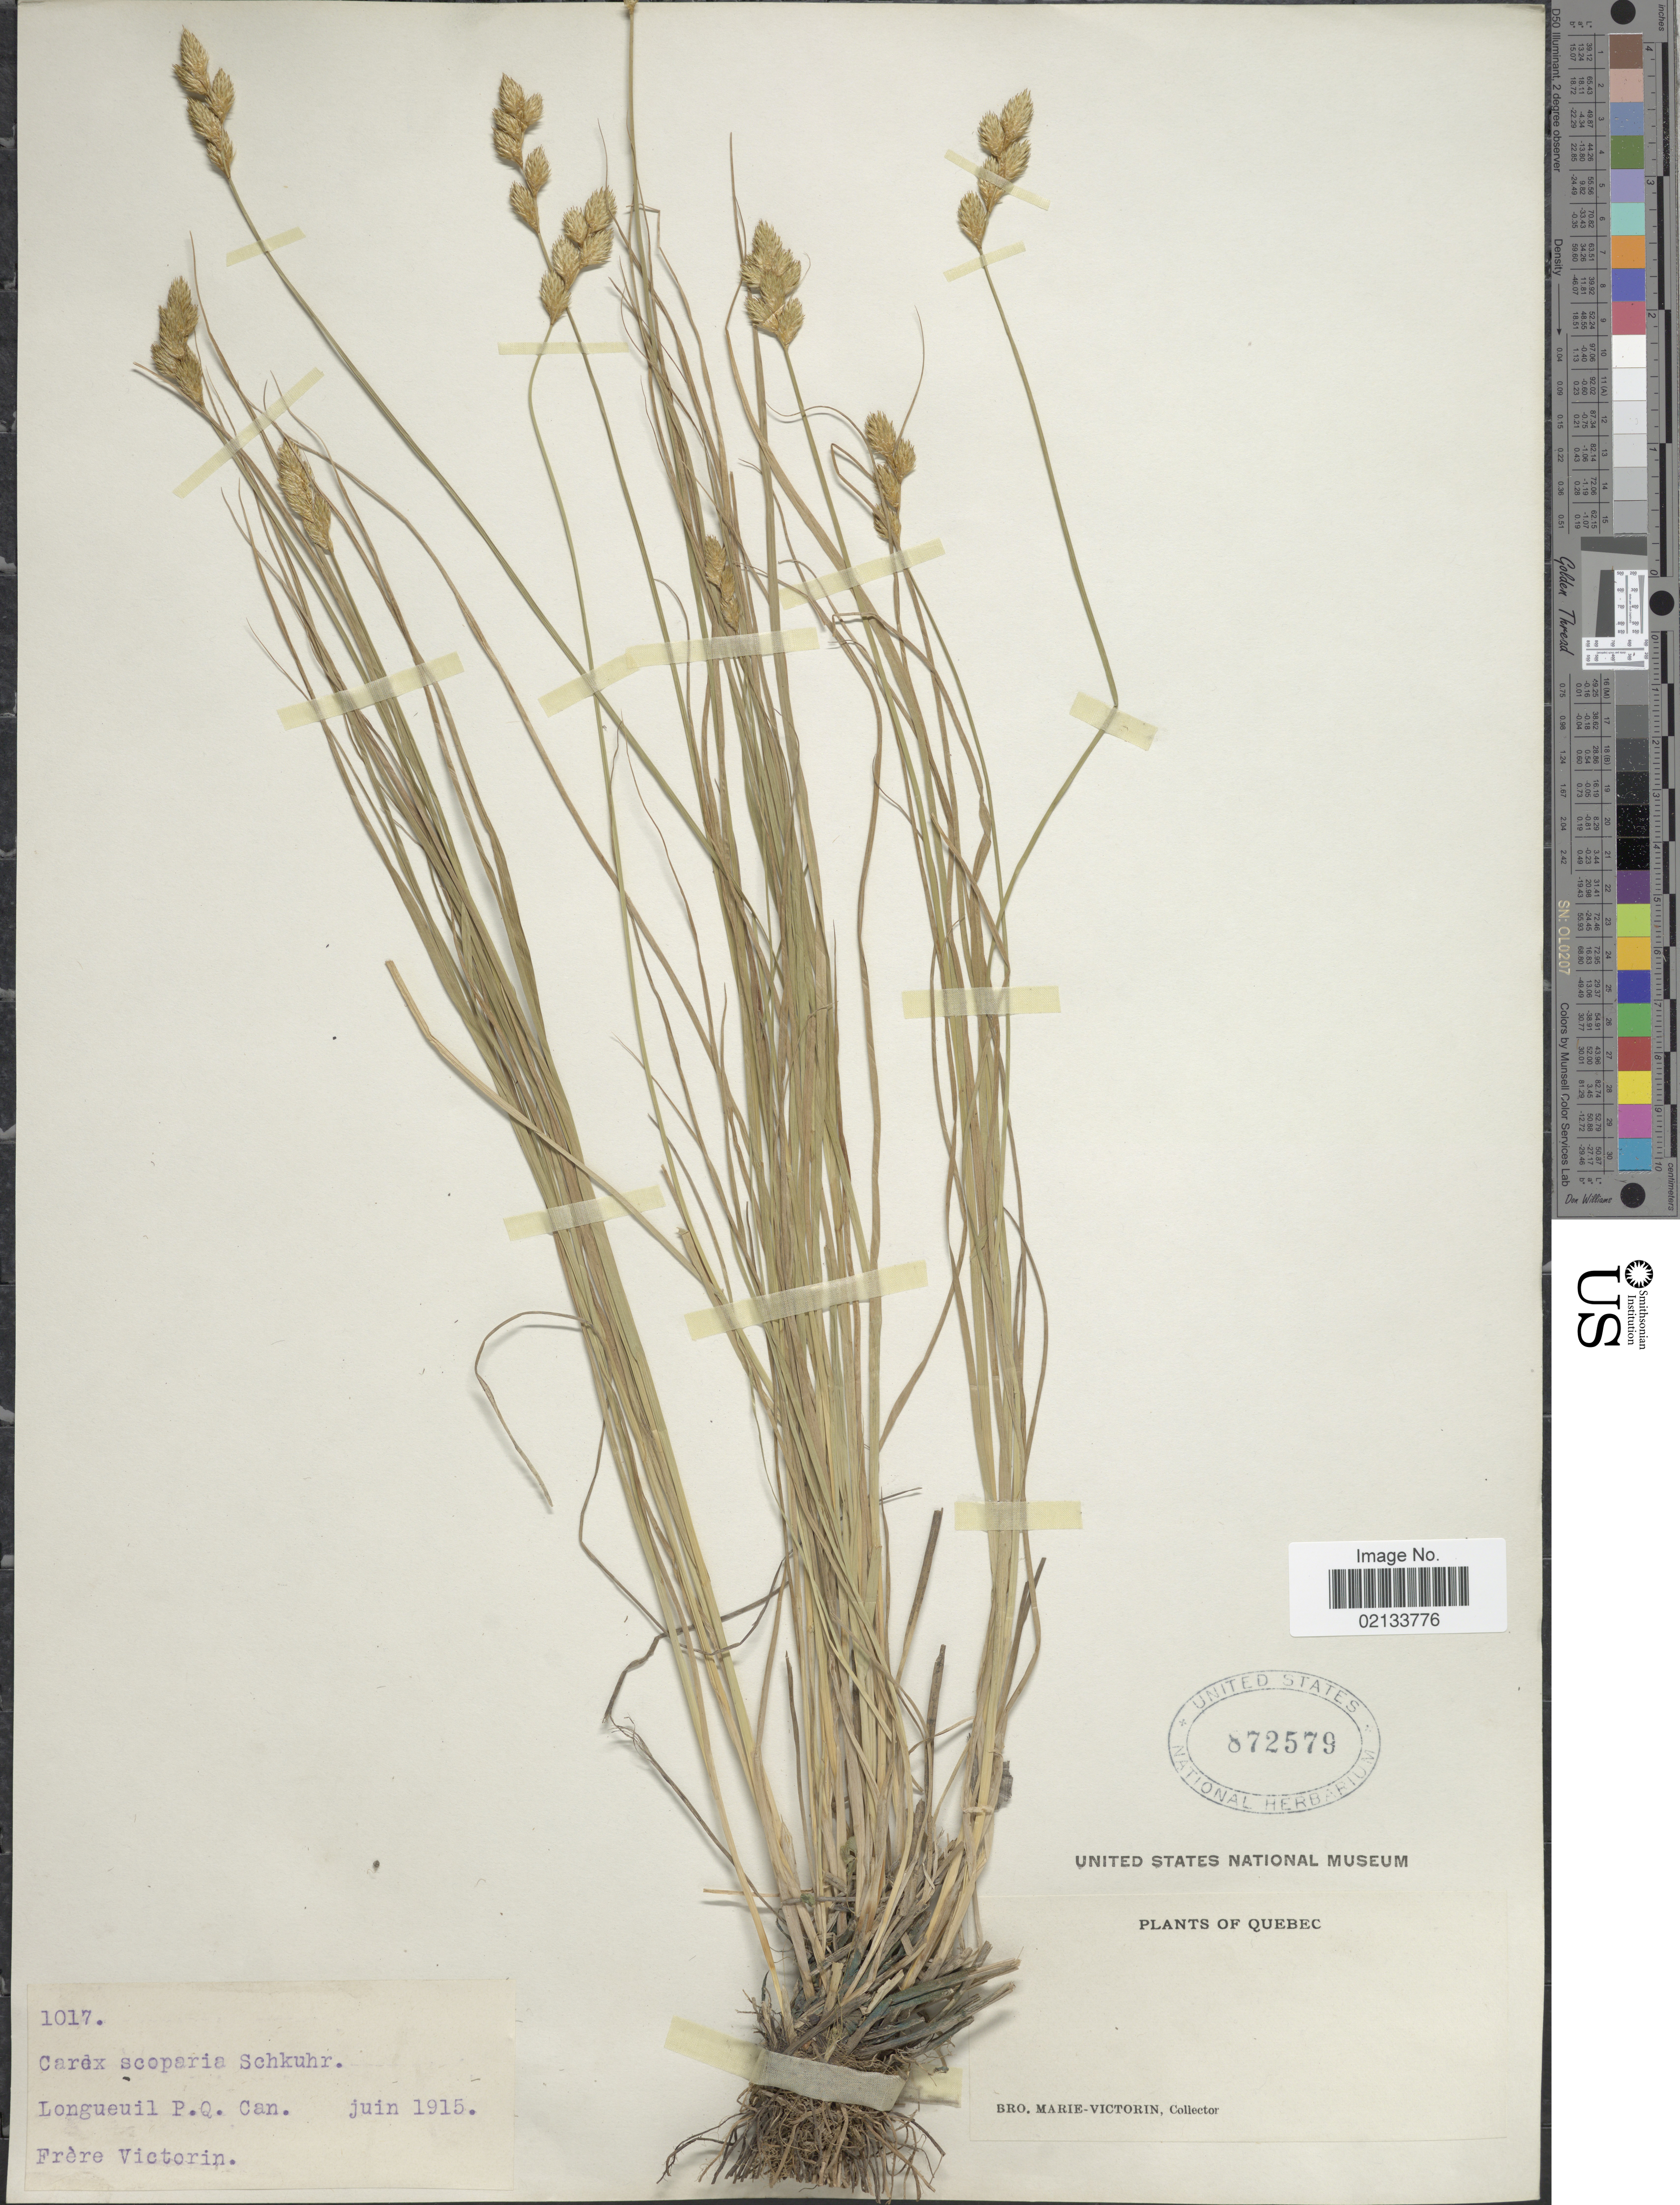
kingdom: Plantae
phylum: Tracheophyta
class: Liliopsida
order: Poales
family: Cyperaceae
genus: Carex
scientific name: Carex scoparia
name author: Schkuhr ex Willd.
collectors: Fr. Marie-Victorin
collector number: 1017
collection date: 1915-06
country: Canada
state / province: Quebec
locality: Longueuil P.O.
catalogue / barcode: US 872579